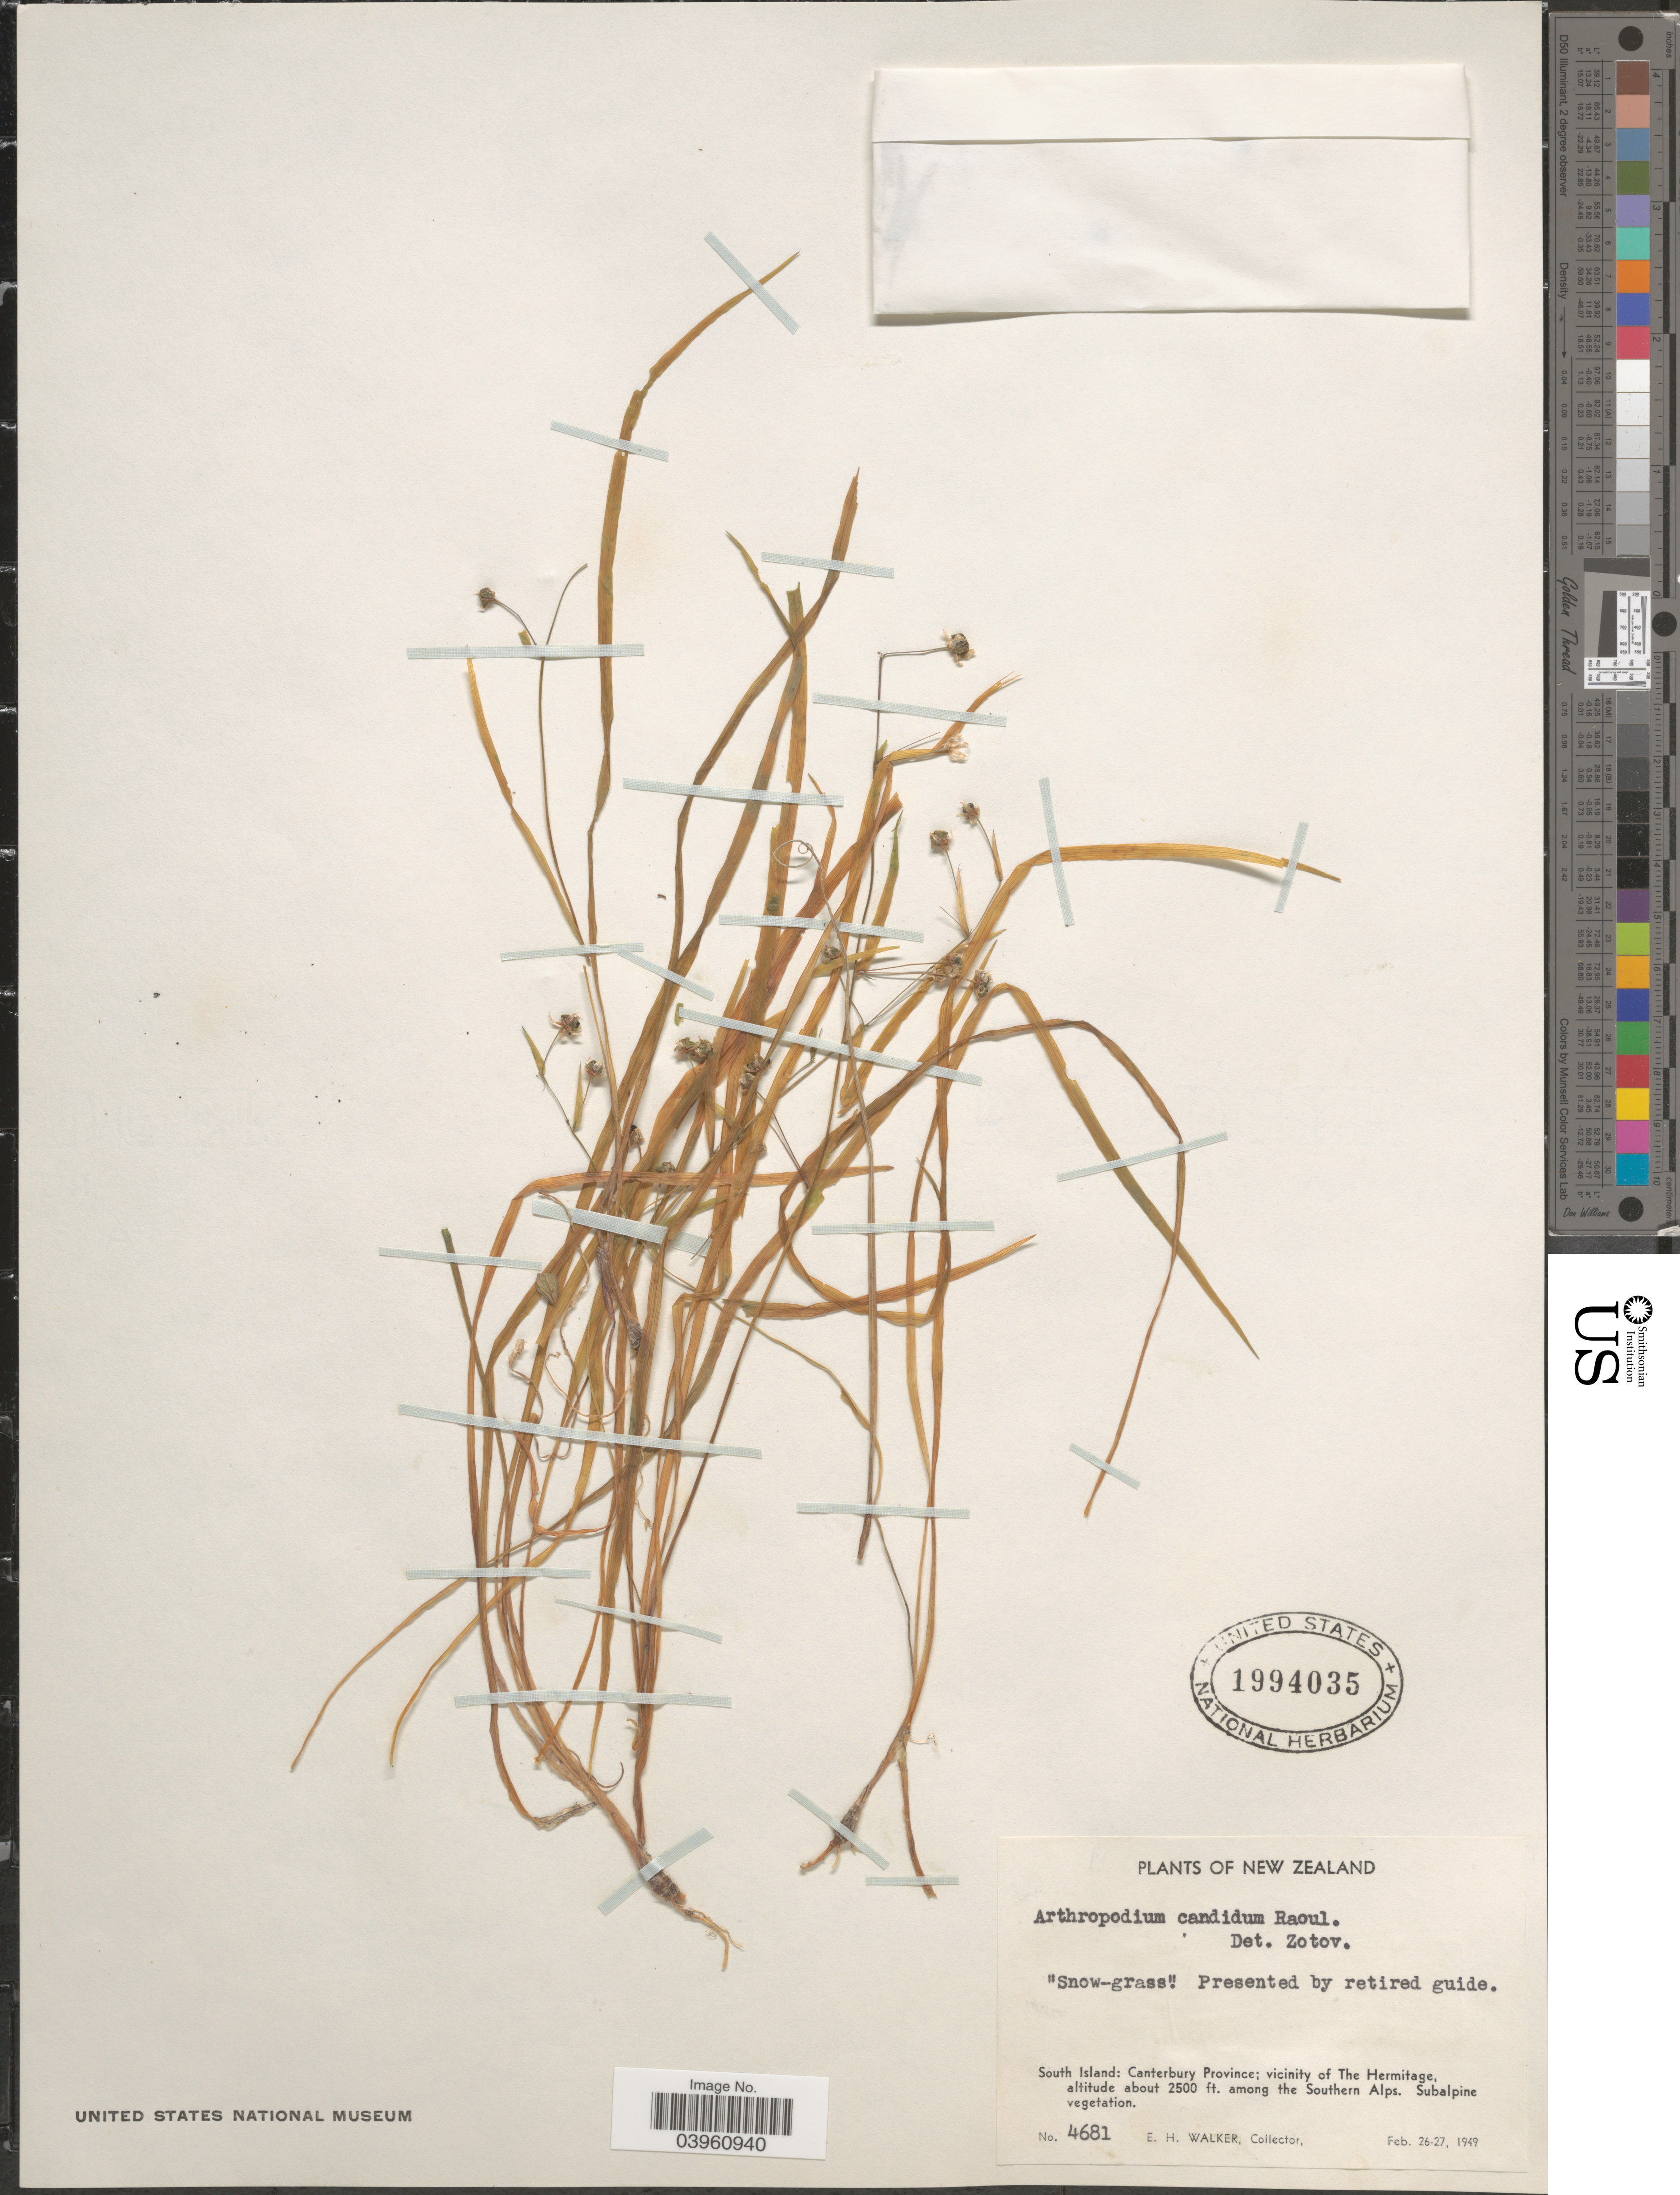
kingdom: Plantae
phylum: Tracheophyta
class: Liliopsida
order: Asparagales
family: Asparagaceae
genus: Arthropodium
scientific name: Arthropodium candidum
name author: Raoul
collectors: E. H. Walker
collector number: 4681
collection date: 1949-02-26/1949-02-27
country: New Zealand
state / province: Canterbury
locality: South Island: vicinity of The Hermitage. Among the Southern Alps. Subalpine vegetation.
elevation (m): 762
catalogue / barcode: US 1994035